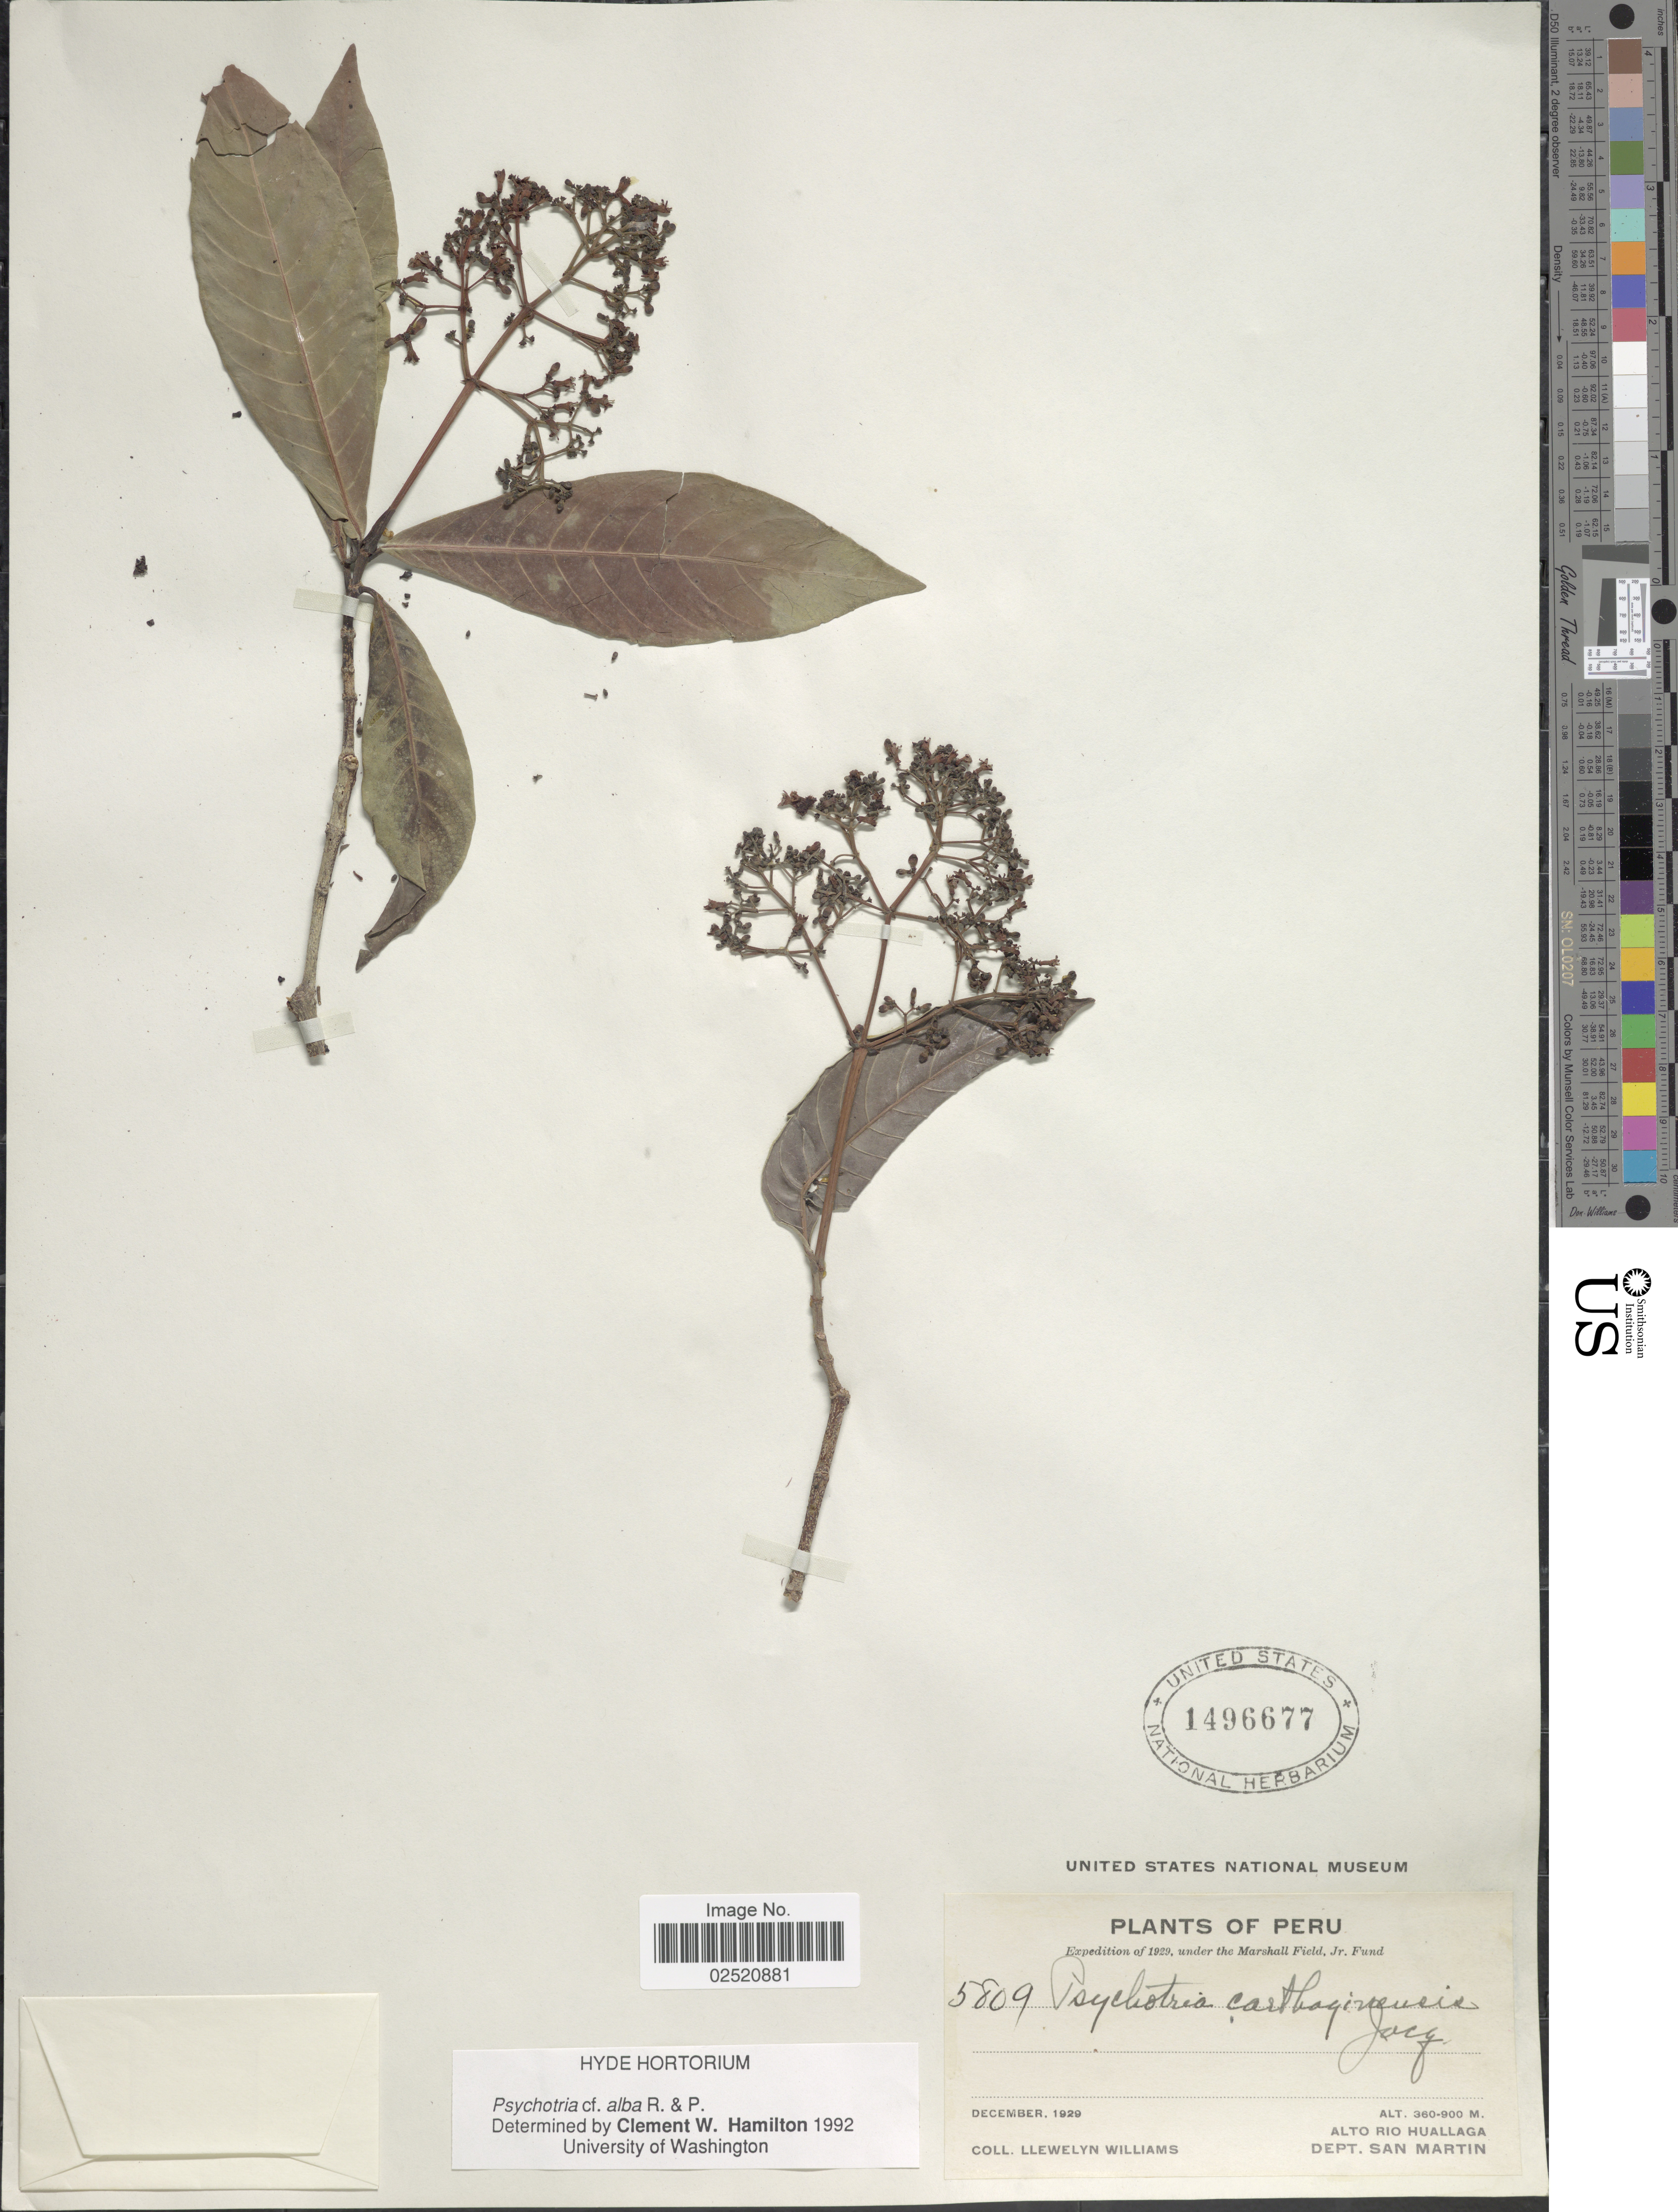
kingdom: Plantae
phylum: Tracheophyta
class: Magnoliopsida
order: Gentianales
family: Rubiaceae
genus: Psychotria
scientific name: Psychotria alba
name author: Ruiz & Pav.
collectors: Ll. Williams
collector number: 5809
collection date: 1929-12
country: Peru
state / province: San Martín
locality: Alto Rio Huallaga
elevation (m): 360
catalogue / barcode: US 1496677